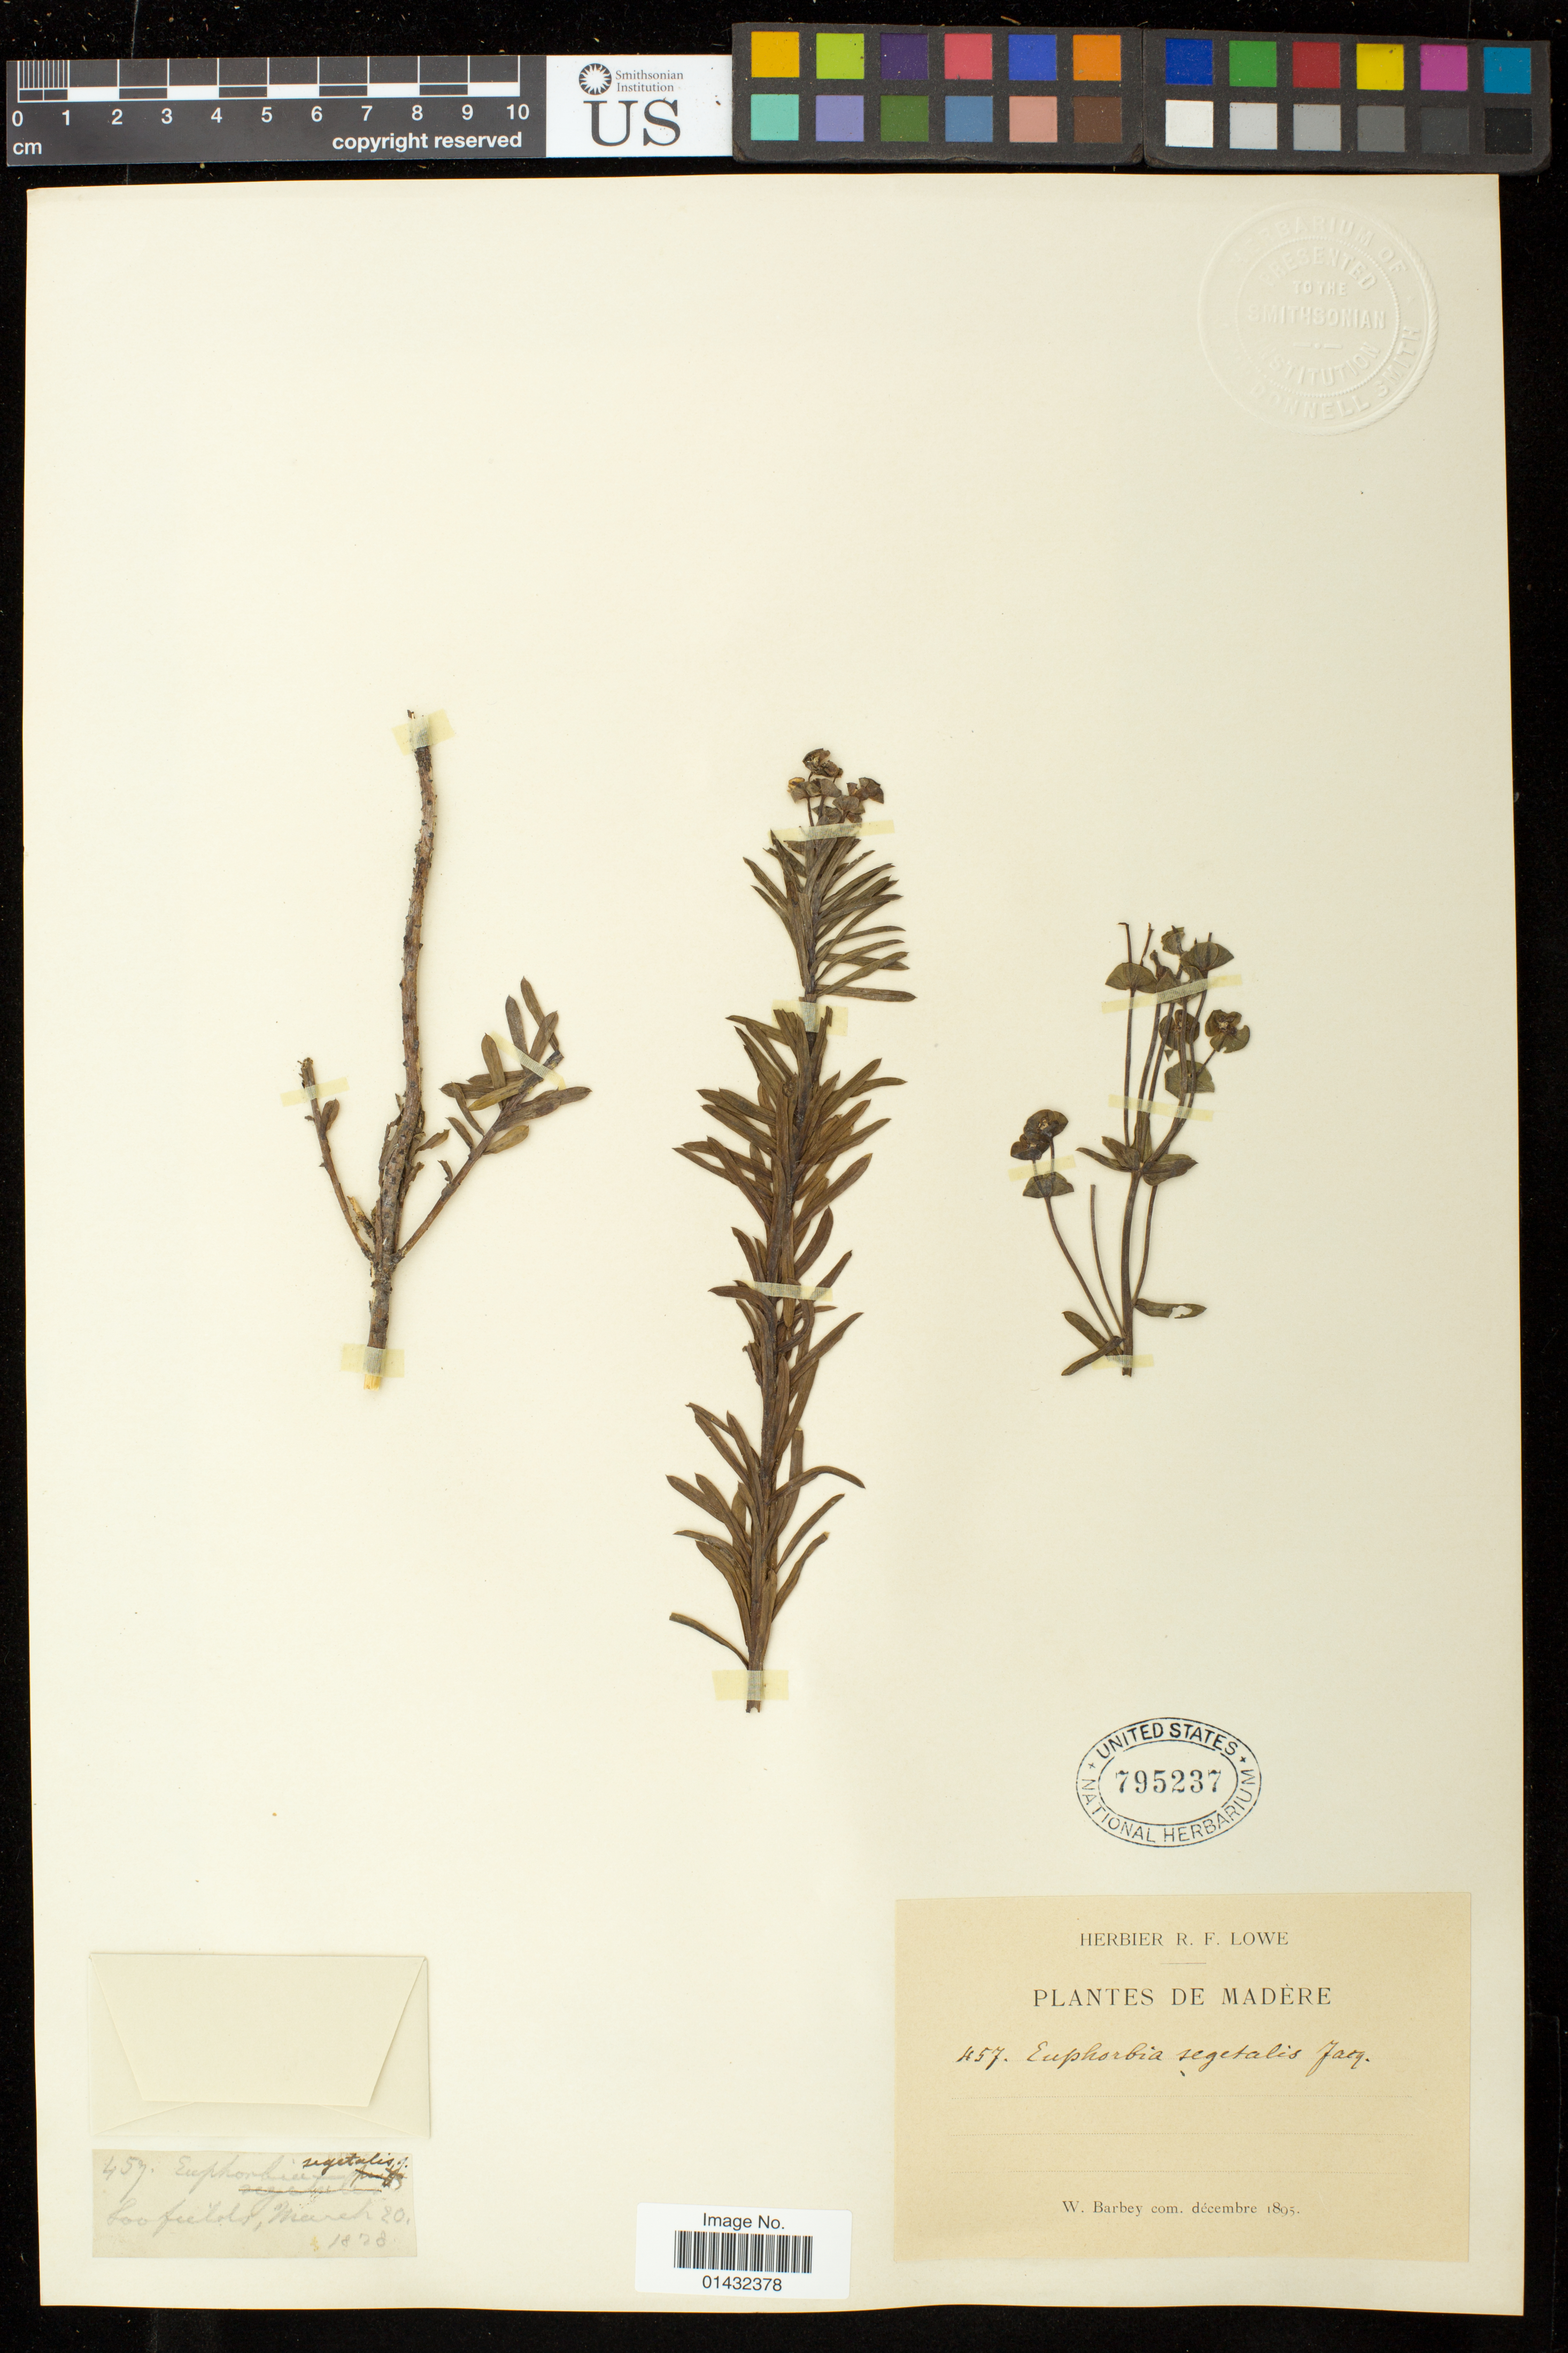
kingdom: Plantae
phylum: Tracheophyta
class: Magnoliopsida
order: Malpighiales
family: Euphorbiaceae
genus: Euphorbia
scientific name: Euphorbia segetalis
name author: L.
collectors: W. Barbey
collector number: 457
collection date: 1878-03-20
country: Portugal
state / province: Madeira (Aut. Reg.)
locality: Loo Fields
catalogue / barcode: US 795237